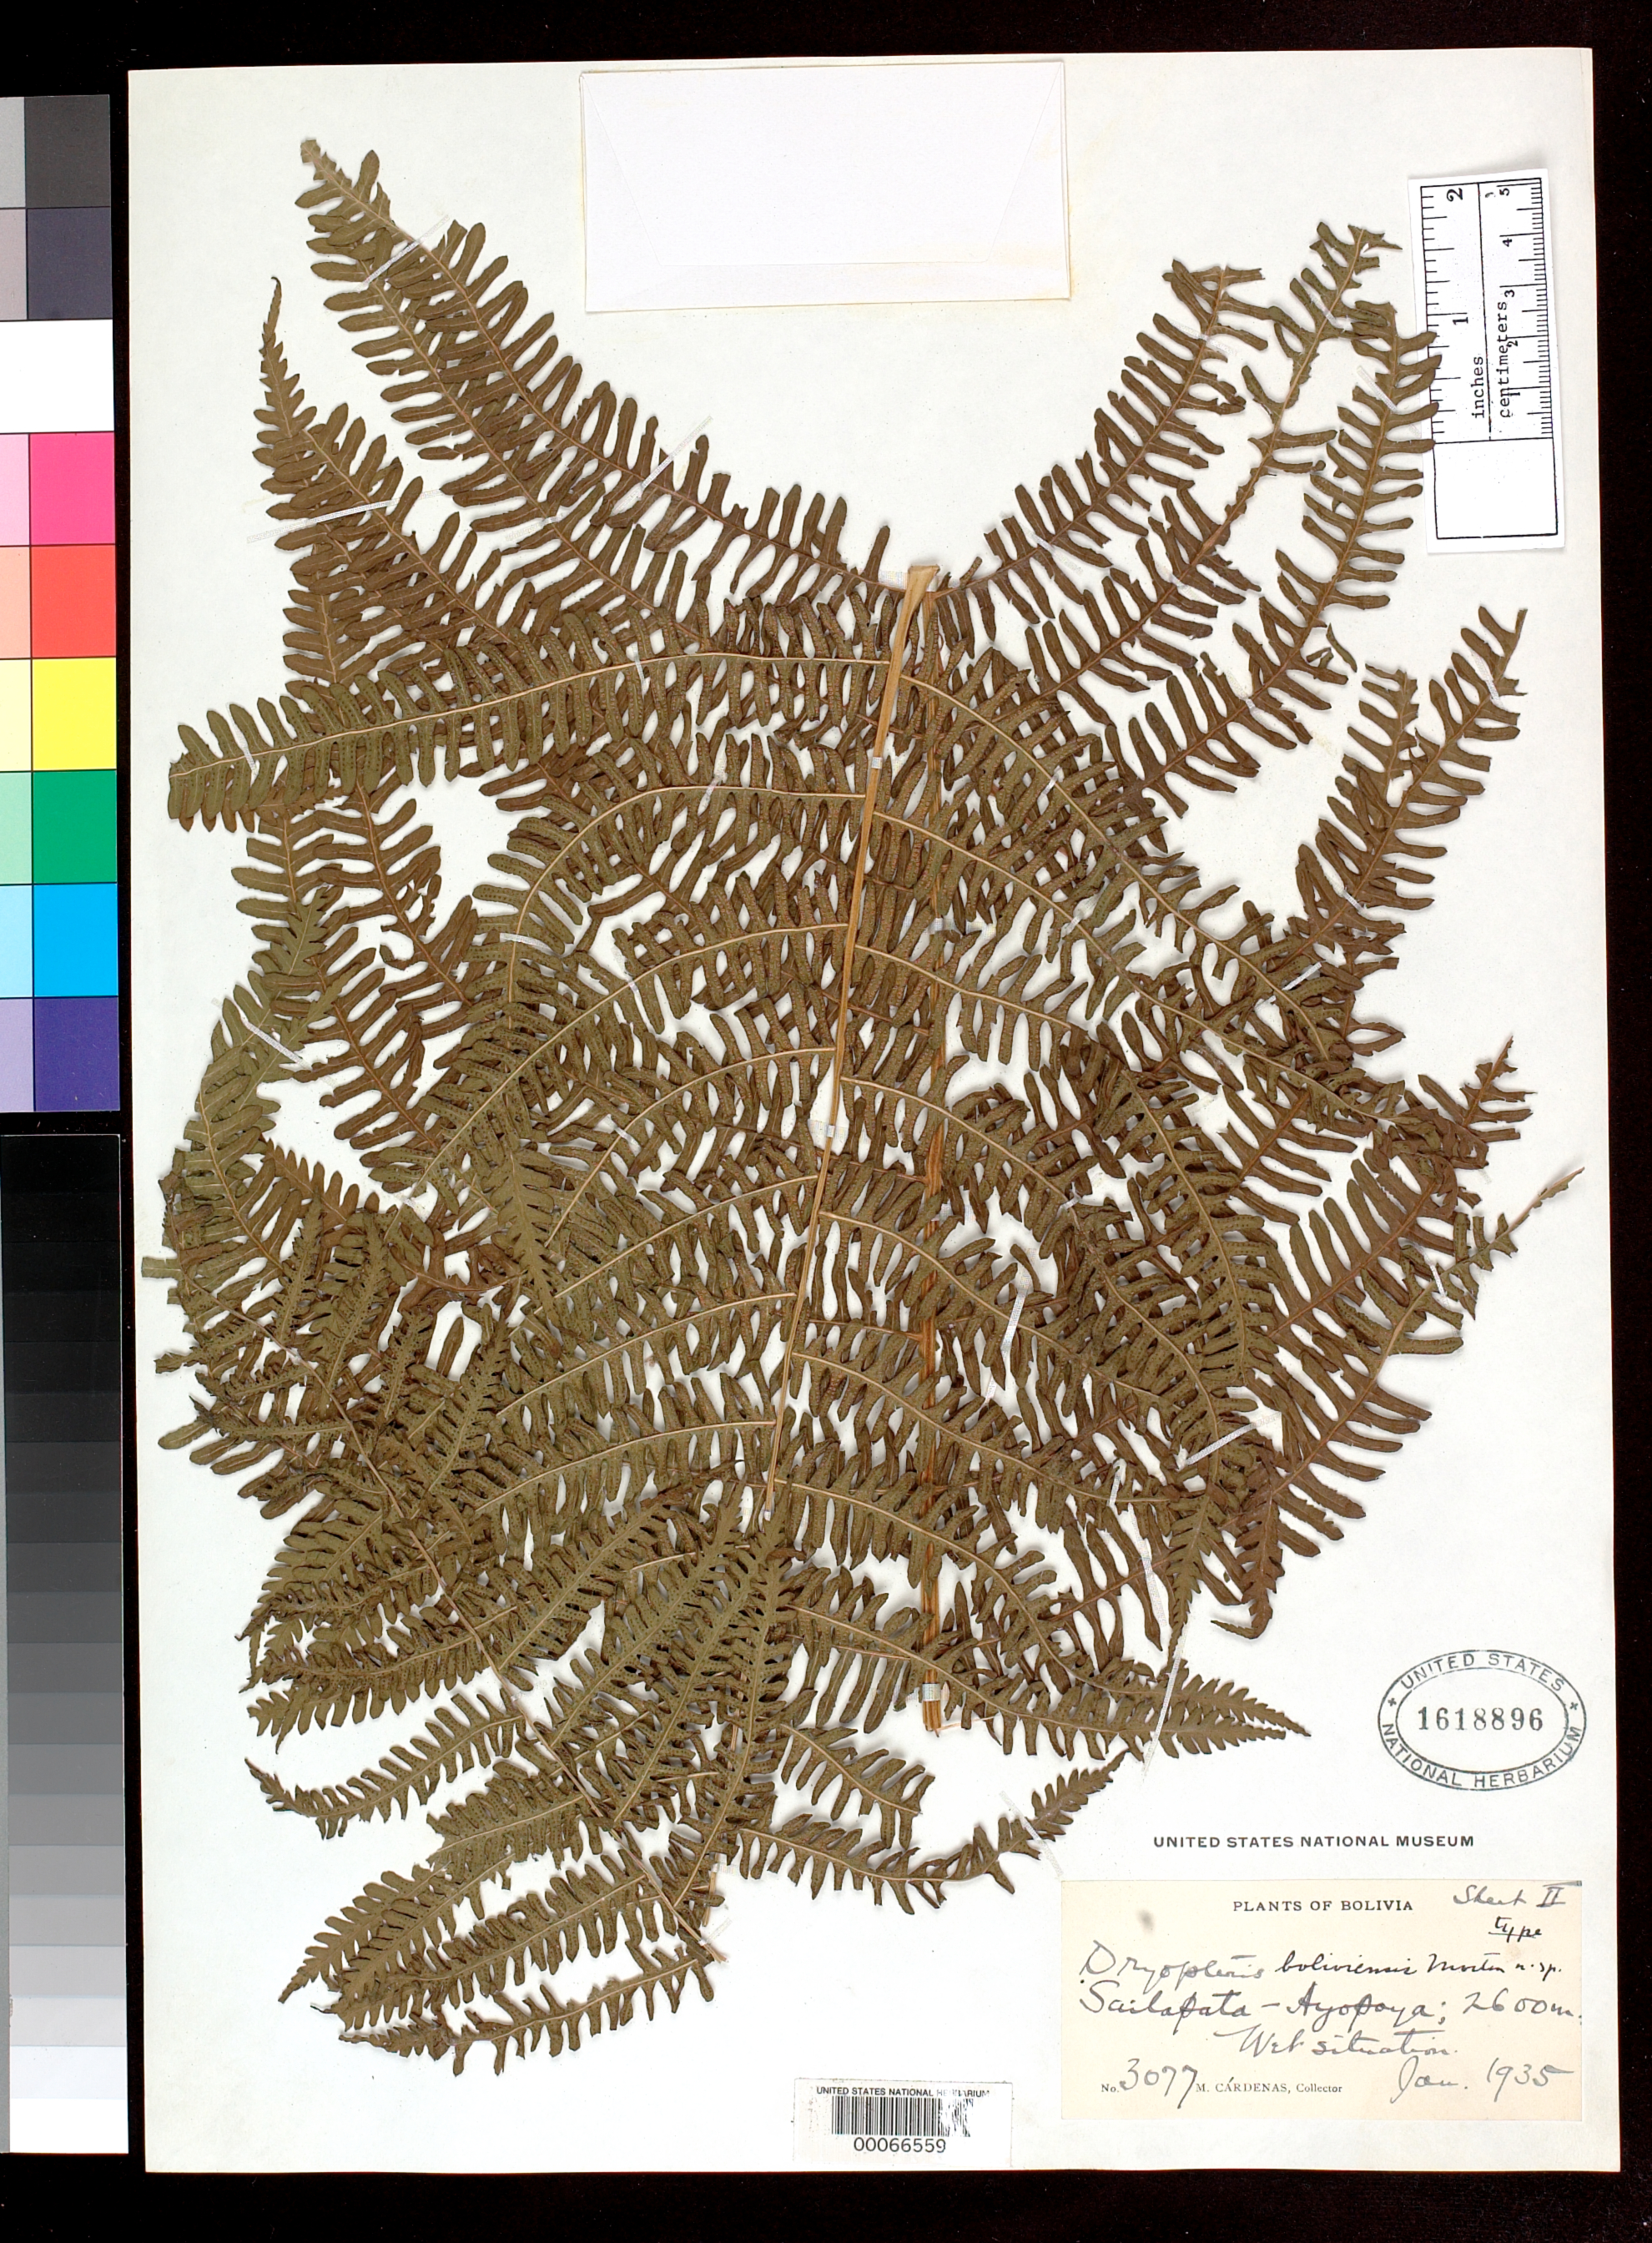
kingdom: Plantae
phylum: Tracheophyta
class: Polypodiopsida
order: Polypodiales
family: Dryopteridaceae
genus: Dryopteris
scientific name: Dryopteris boliviensis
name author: C.V. Morton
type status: Holotype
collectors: M. Cárdenas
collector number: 3077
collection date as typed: Jan 1935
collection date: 1935-01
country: Bolivia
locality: Sailapata - Ayapoya.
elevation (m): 2600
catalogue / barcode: US 1618896